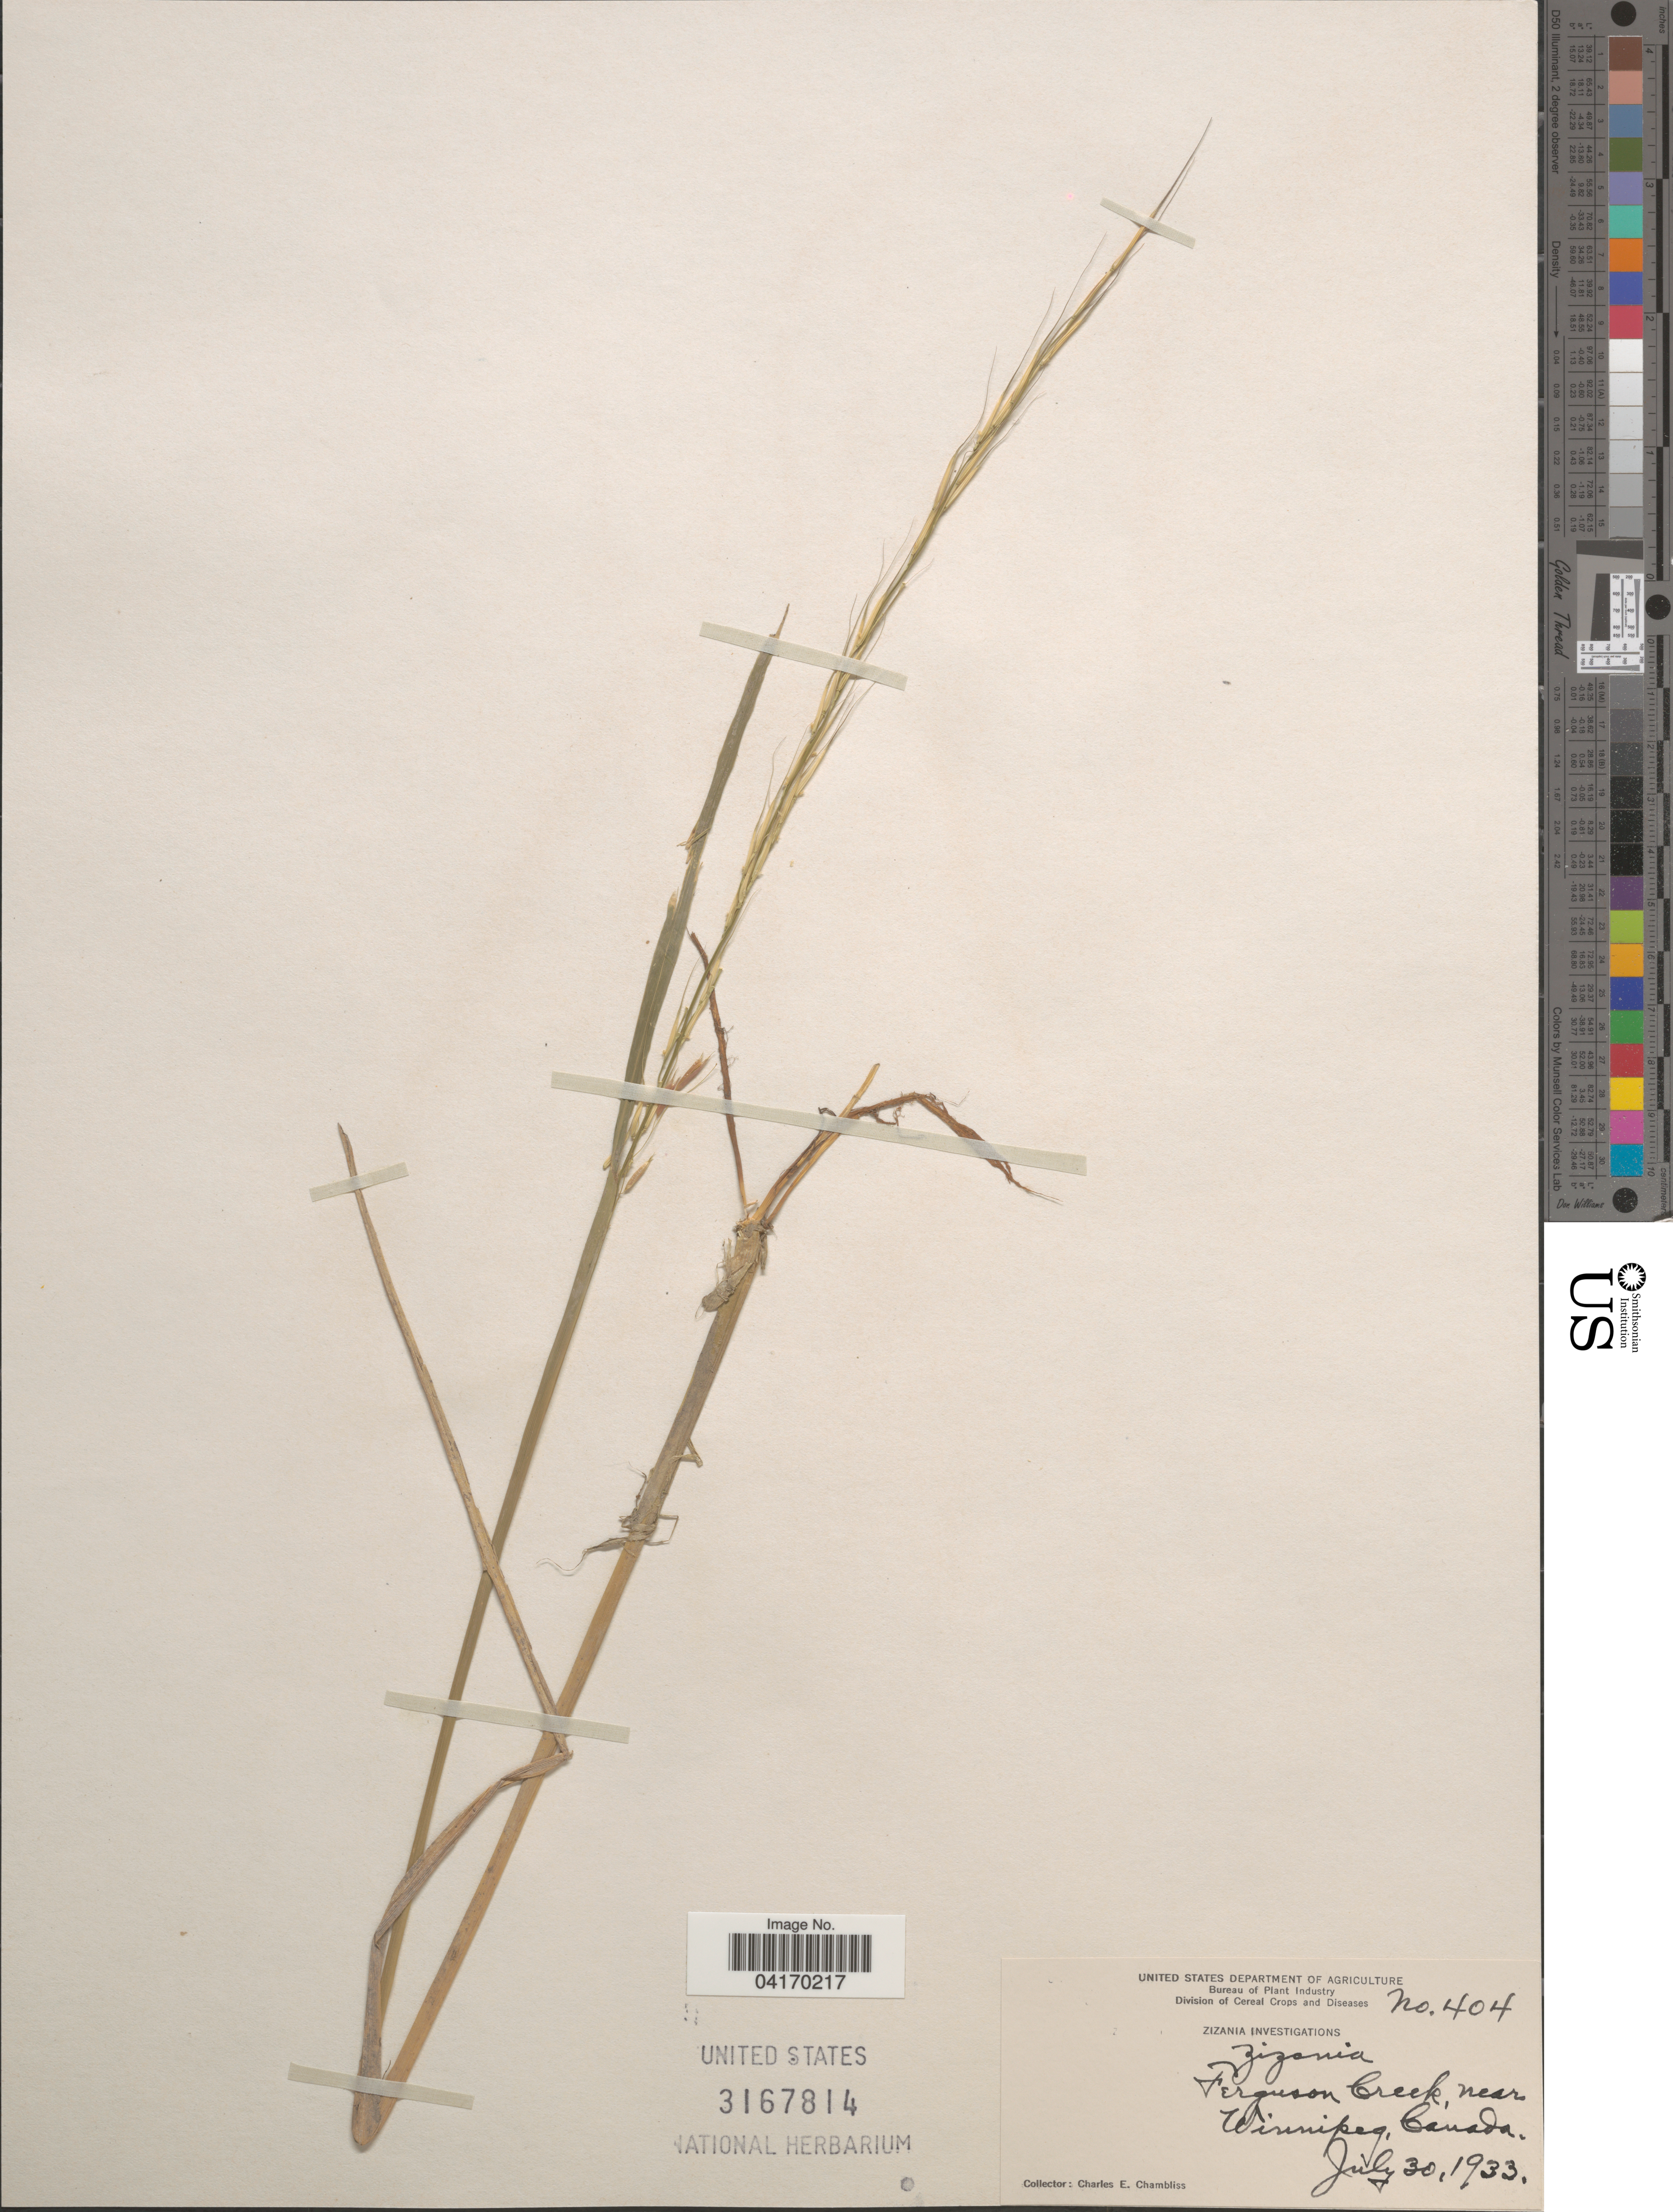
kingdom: Plantae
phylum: Tracheophyta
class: Liliopsida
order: Poales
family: Poaceae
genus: Zizania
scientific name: Zizania palustris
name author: L.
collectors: C. Chambliss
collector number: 404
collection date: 1933-07-30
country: Canada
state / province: Manitoba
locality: Ferguson Creek, near Winnipeg.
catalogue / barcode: US 3167814